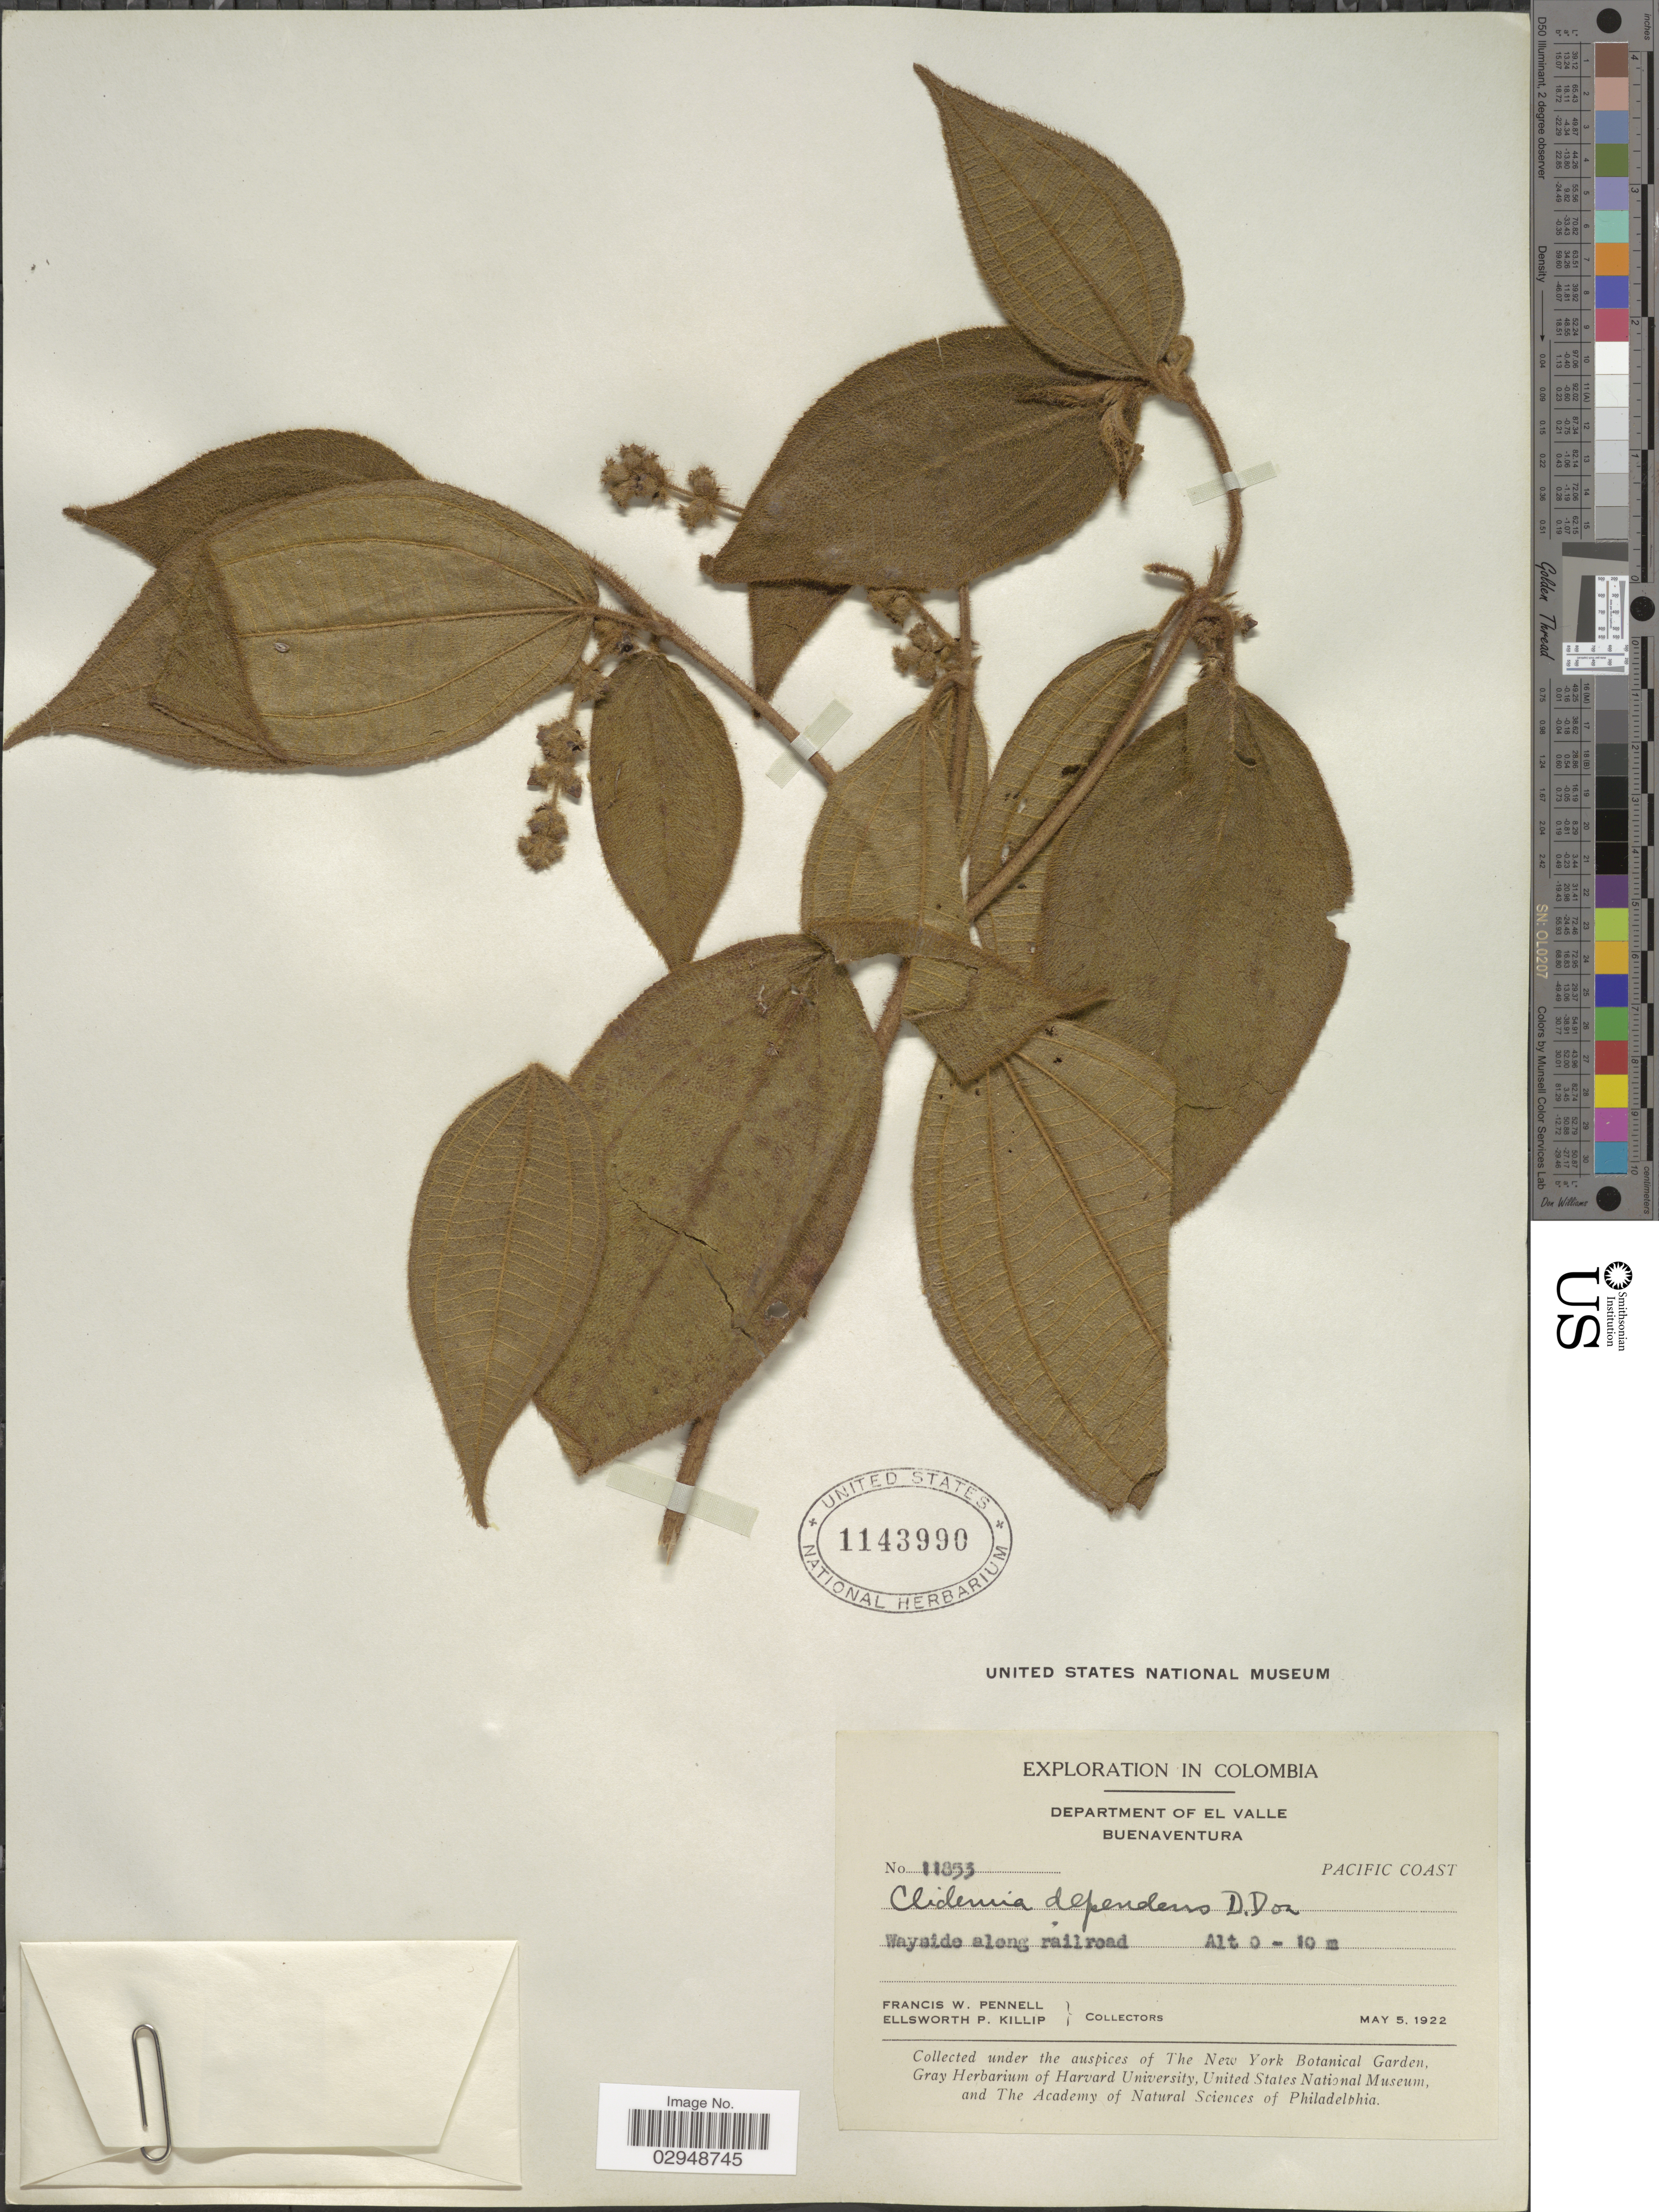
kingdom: Plantae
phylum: Tracheophyta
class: Magnoliopsida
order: Myrtales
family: Melastomataceae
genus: Clidemia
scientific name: Clidemia capitellata var. dependens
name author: (Pav. & D. Don) J.F. Macbr.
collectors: F. W. Pennell & E. P. Killip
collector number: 11853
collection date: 1922-05-05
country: Colombia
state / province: Valle del Cauca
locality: Department of El Valle. Buenaventura. Pacific Coast. Wayside along railroad.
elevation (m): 0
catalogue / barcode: US 1143990